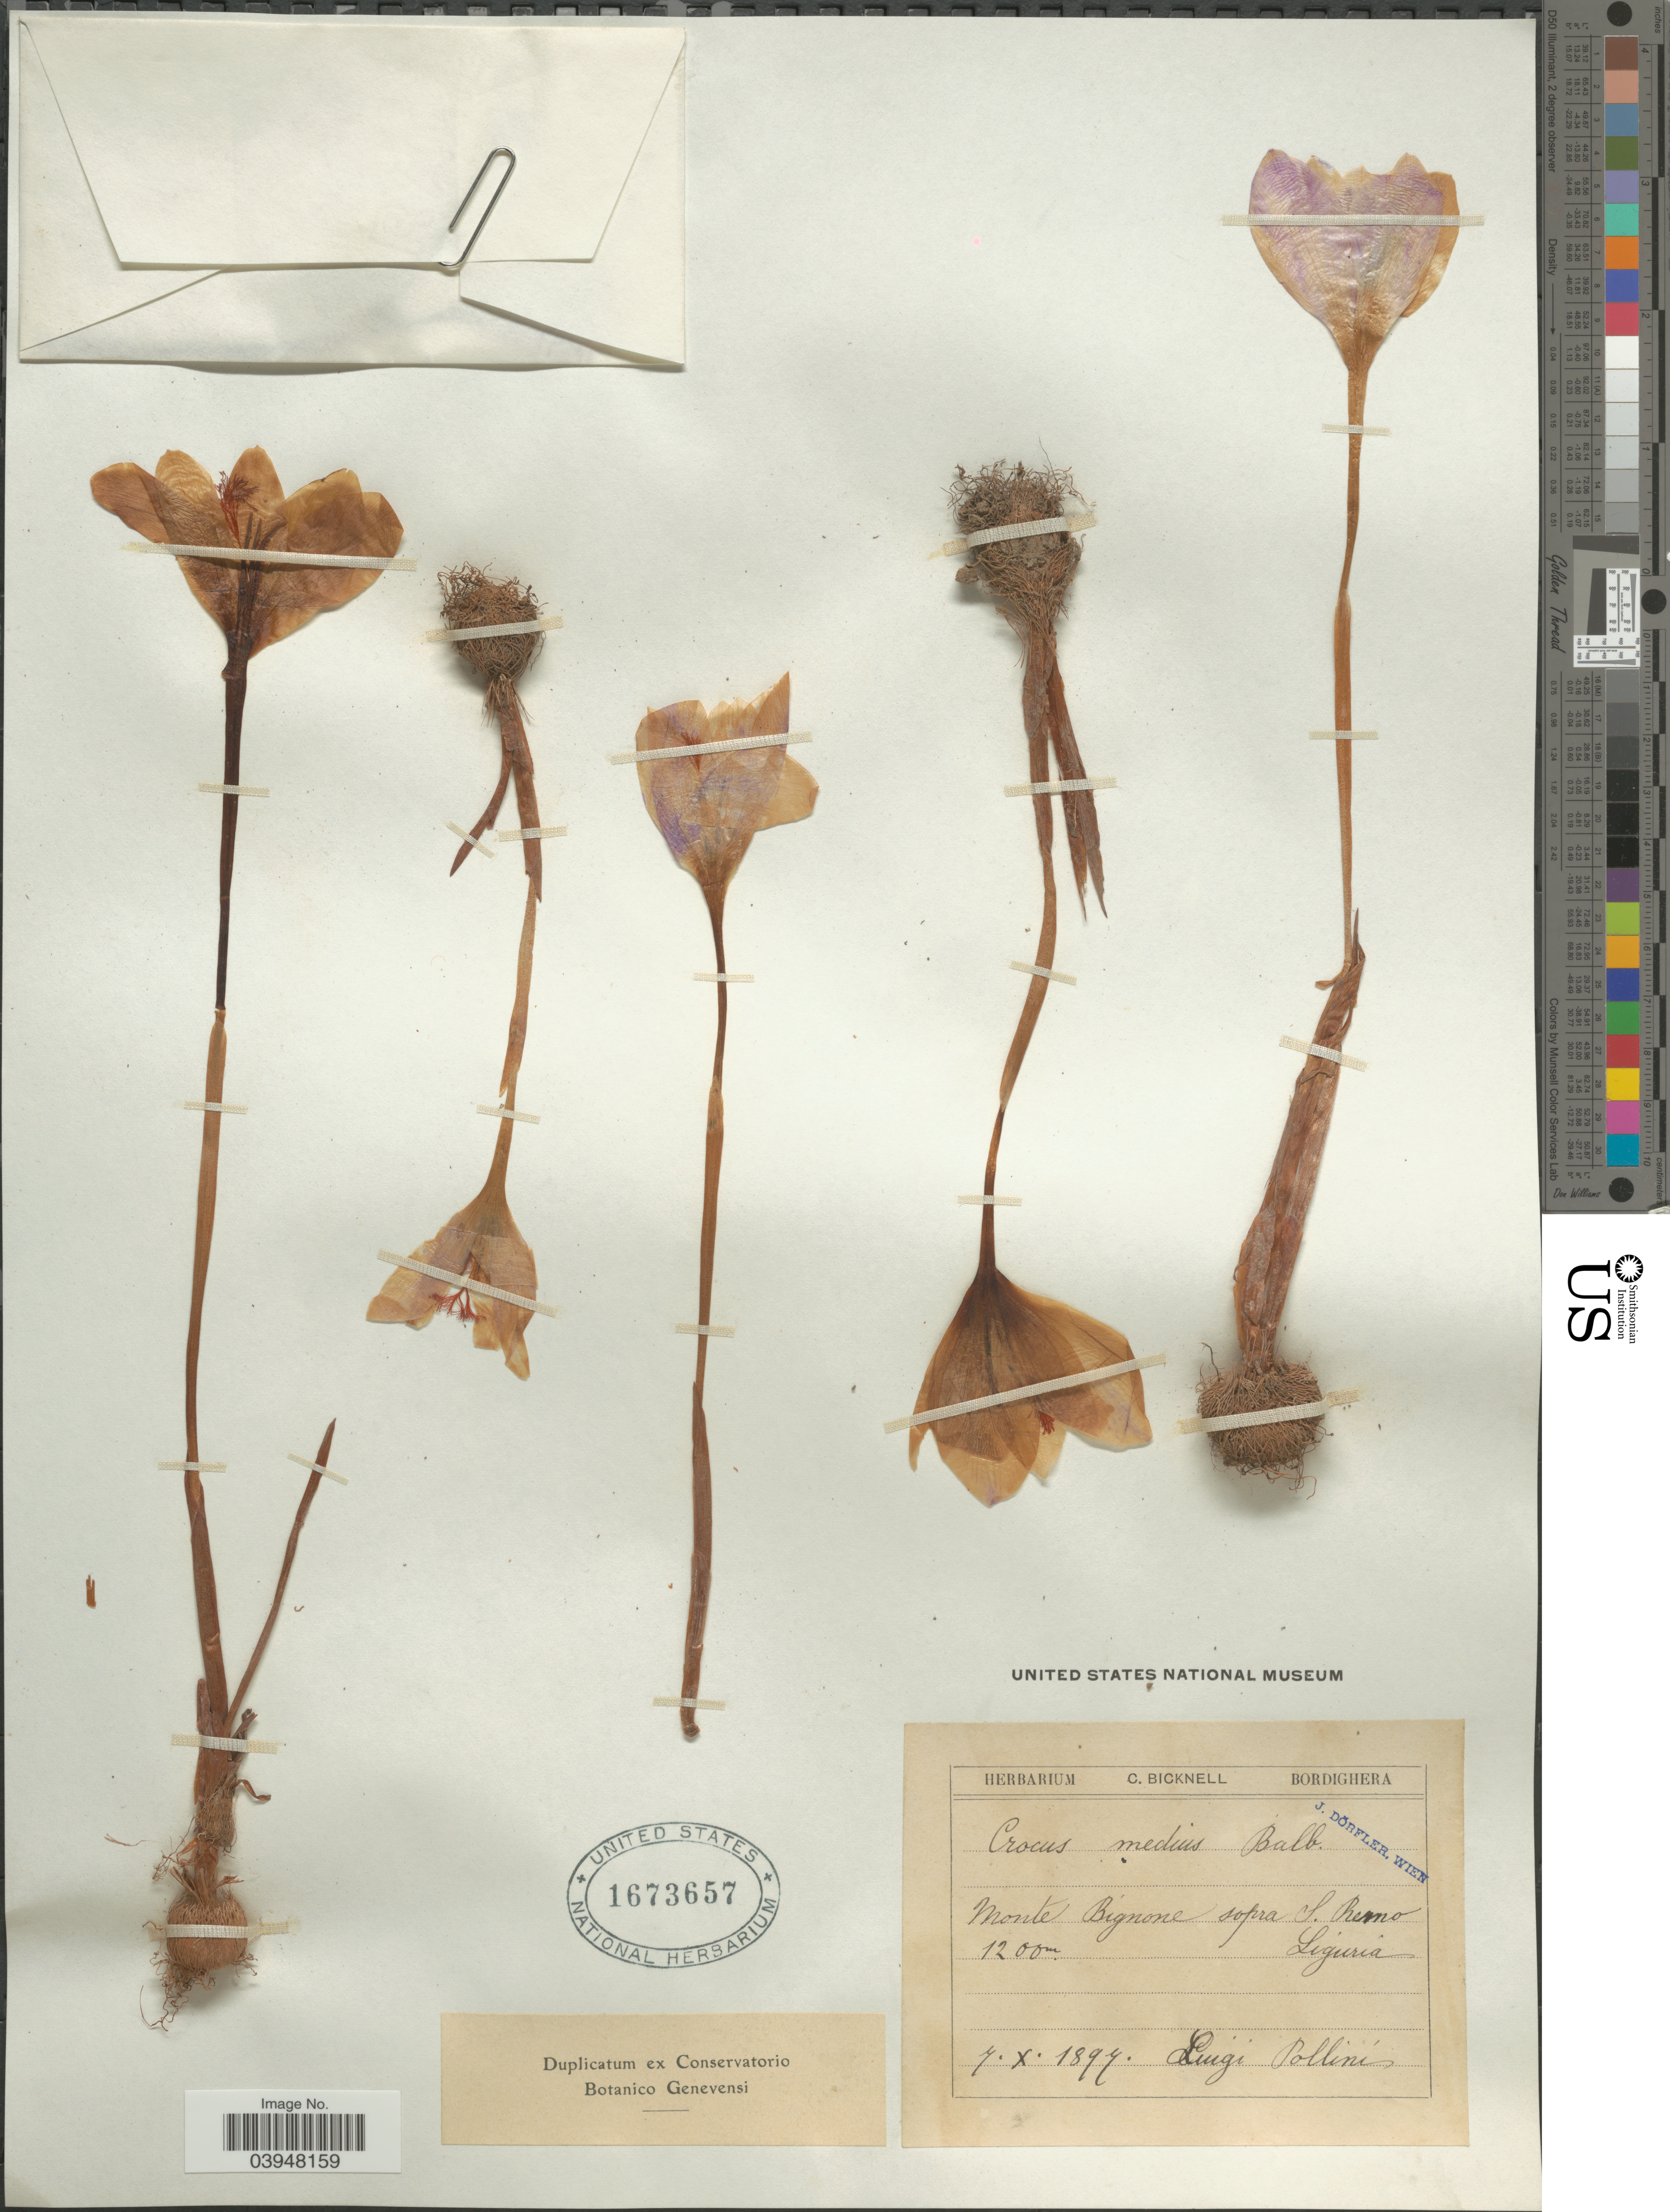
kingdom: Plantae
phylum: Tracheophyta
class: Liliopsida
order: Asparagales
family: Iridaceae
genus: Crocus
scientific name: Crocus medius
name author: Balb.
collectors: L. Pollini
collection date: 1897-10-07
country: Italy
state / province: Liguria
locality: Monte Bignone sopra S. Remo.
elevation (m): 1200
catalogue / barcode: US 1673657